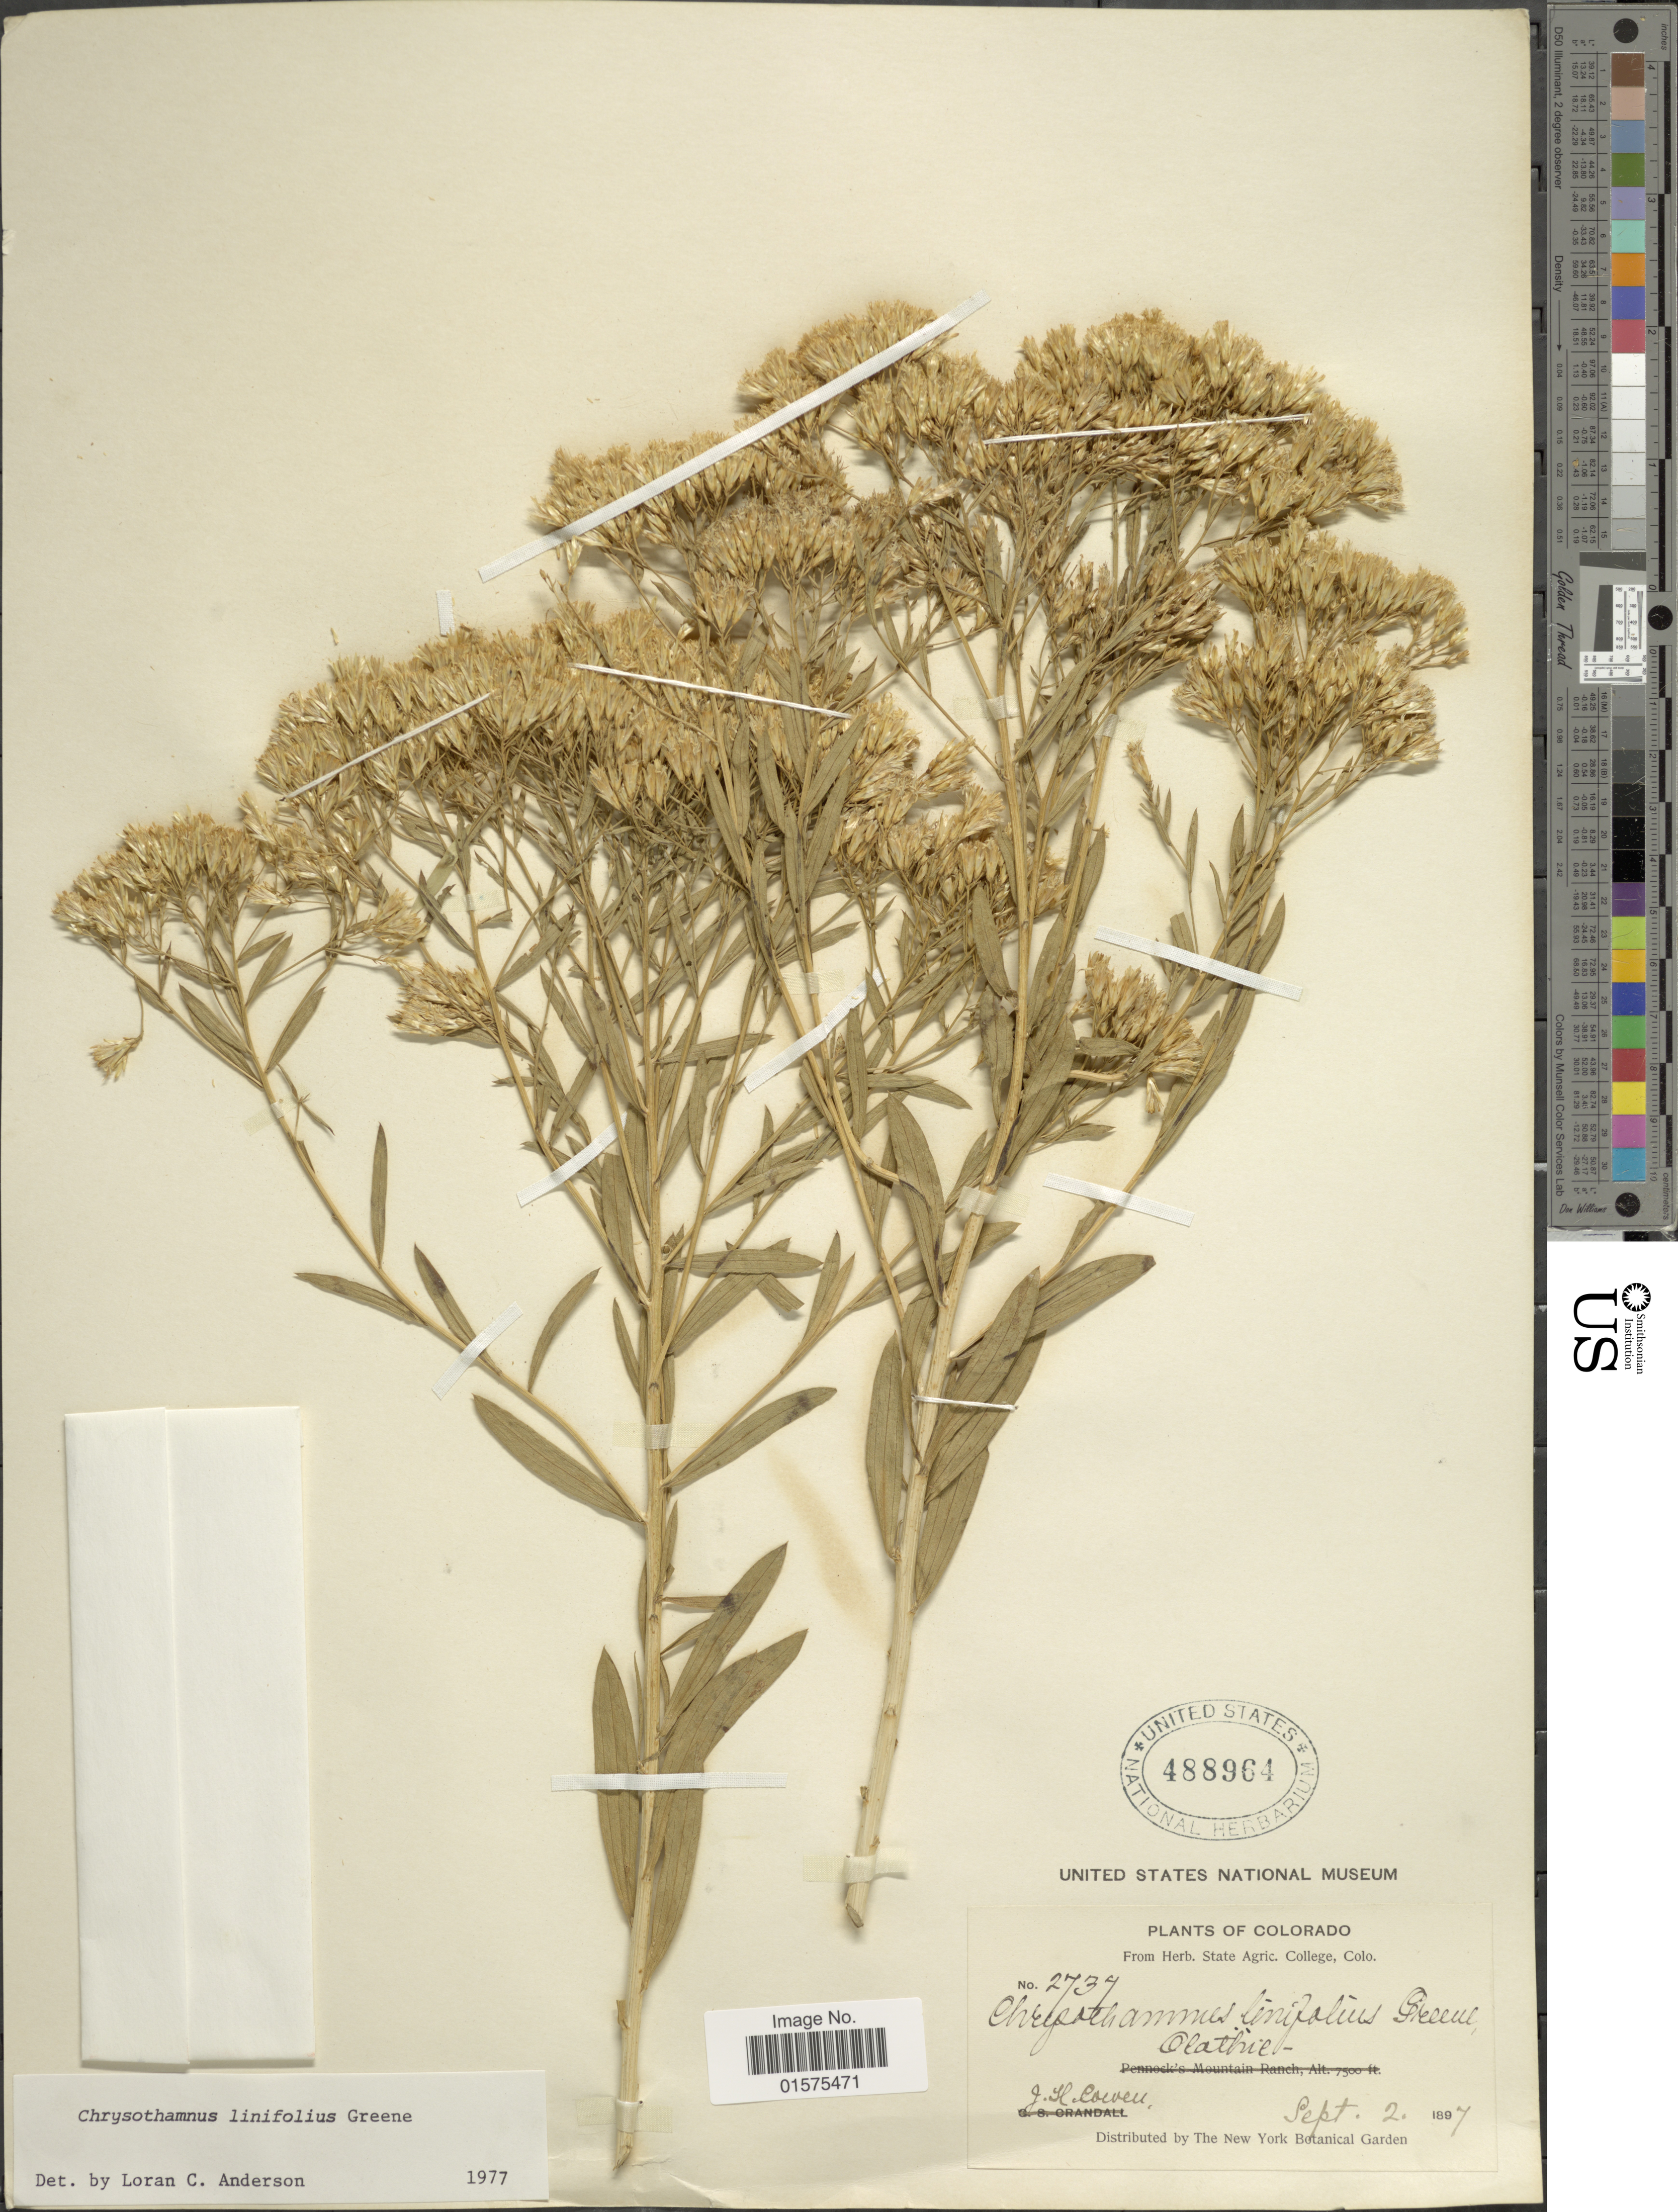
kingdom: Plantae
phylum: Tracheophyta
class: Magnoliopsida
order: Asterales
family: Asteraceae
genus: Lorandersonia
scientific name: Lorandersonia linifolia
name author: (S.W. Greene) et al.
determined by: Urbatsch, Lowell E., Curator (LSU), Louisiana State University (UNITED STATES)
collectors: J. H. Cowen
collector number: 2739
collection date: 1897-09-02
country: United States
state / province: Colorado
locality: Olathe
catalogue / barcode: US 488964